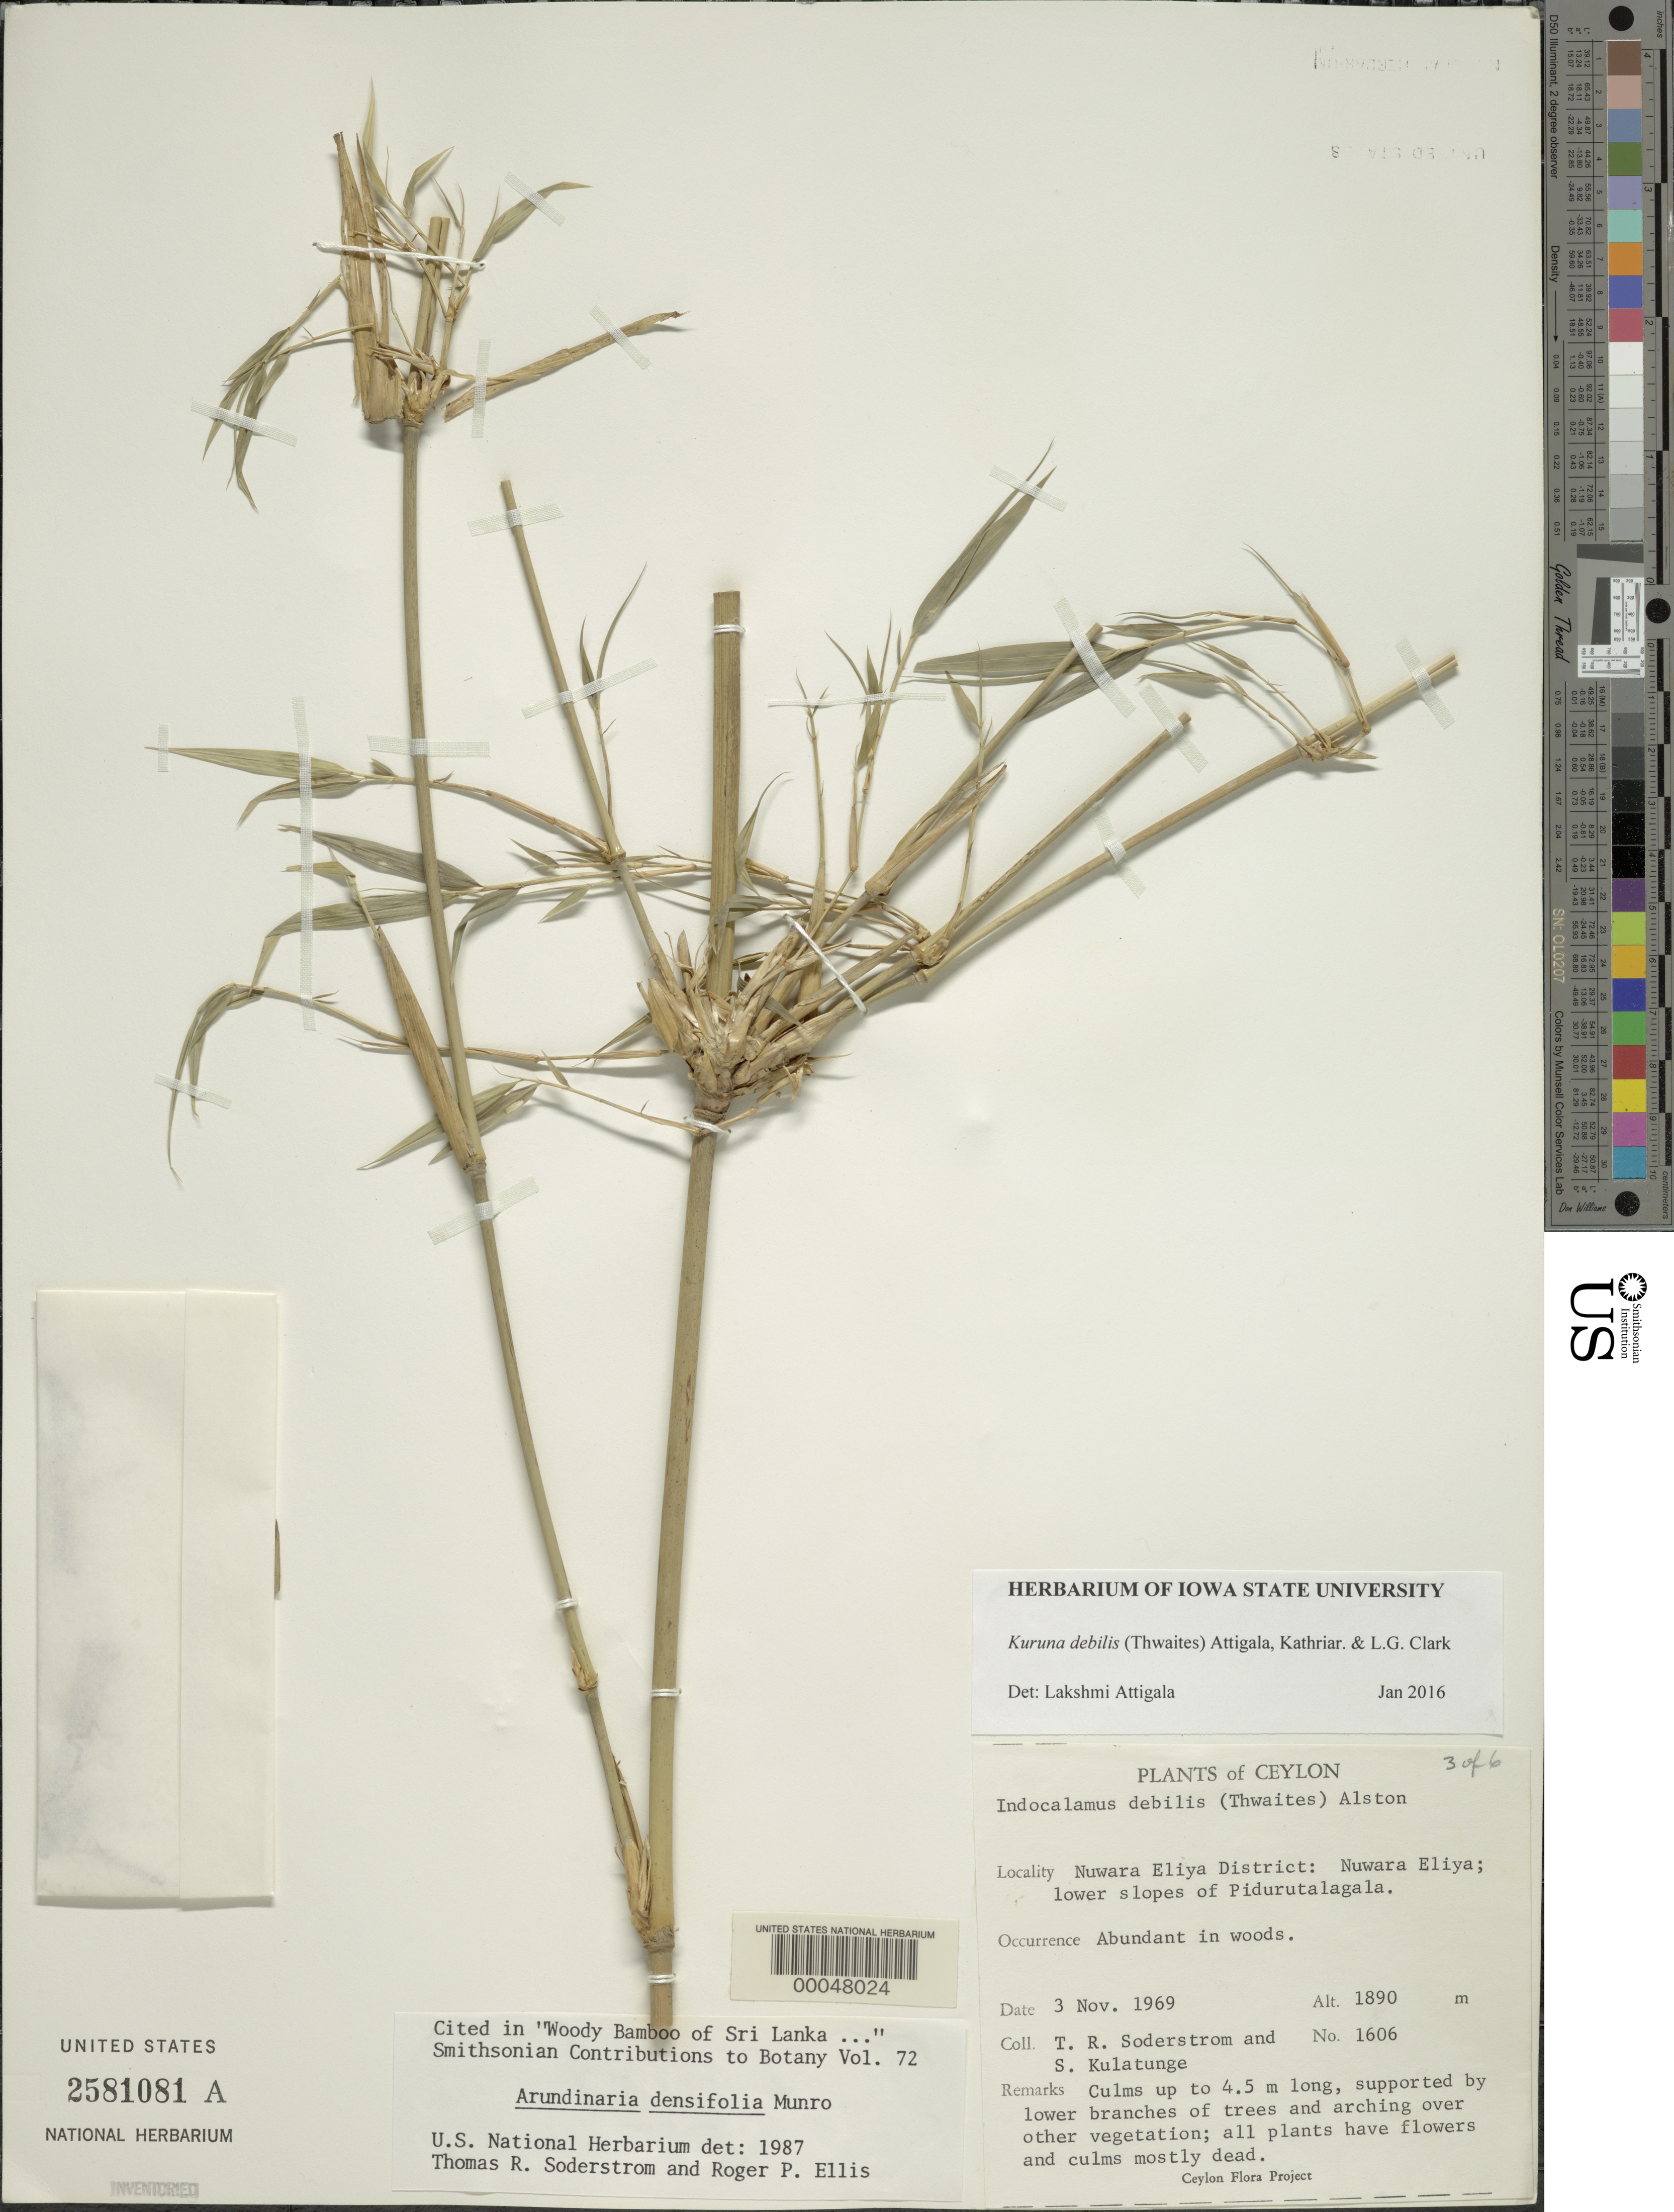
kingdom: Plantae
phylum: Tracheophyta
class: Liliopsida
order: Poales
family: Poaceae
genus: Kuruna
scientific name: Kuruna debilis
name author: (Thwaites) Attigala et al.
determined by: Attigala, L.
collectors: T. R. Soderstrom & S. Kulatunge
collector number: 1606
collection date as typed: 03 Nov 1969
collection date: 1969-11-03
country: Sri Lanka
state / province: Central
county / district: Nuwara Eliya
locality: Nuwara eliya, piduratalagala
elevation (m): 1890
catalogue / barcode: US 2581081A